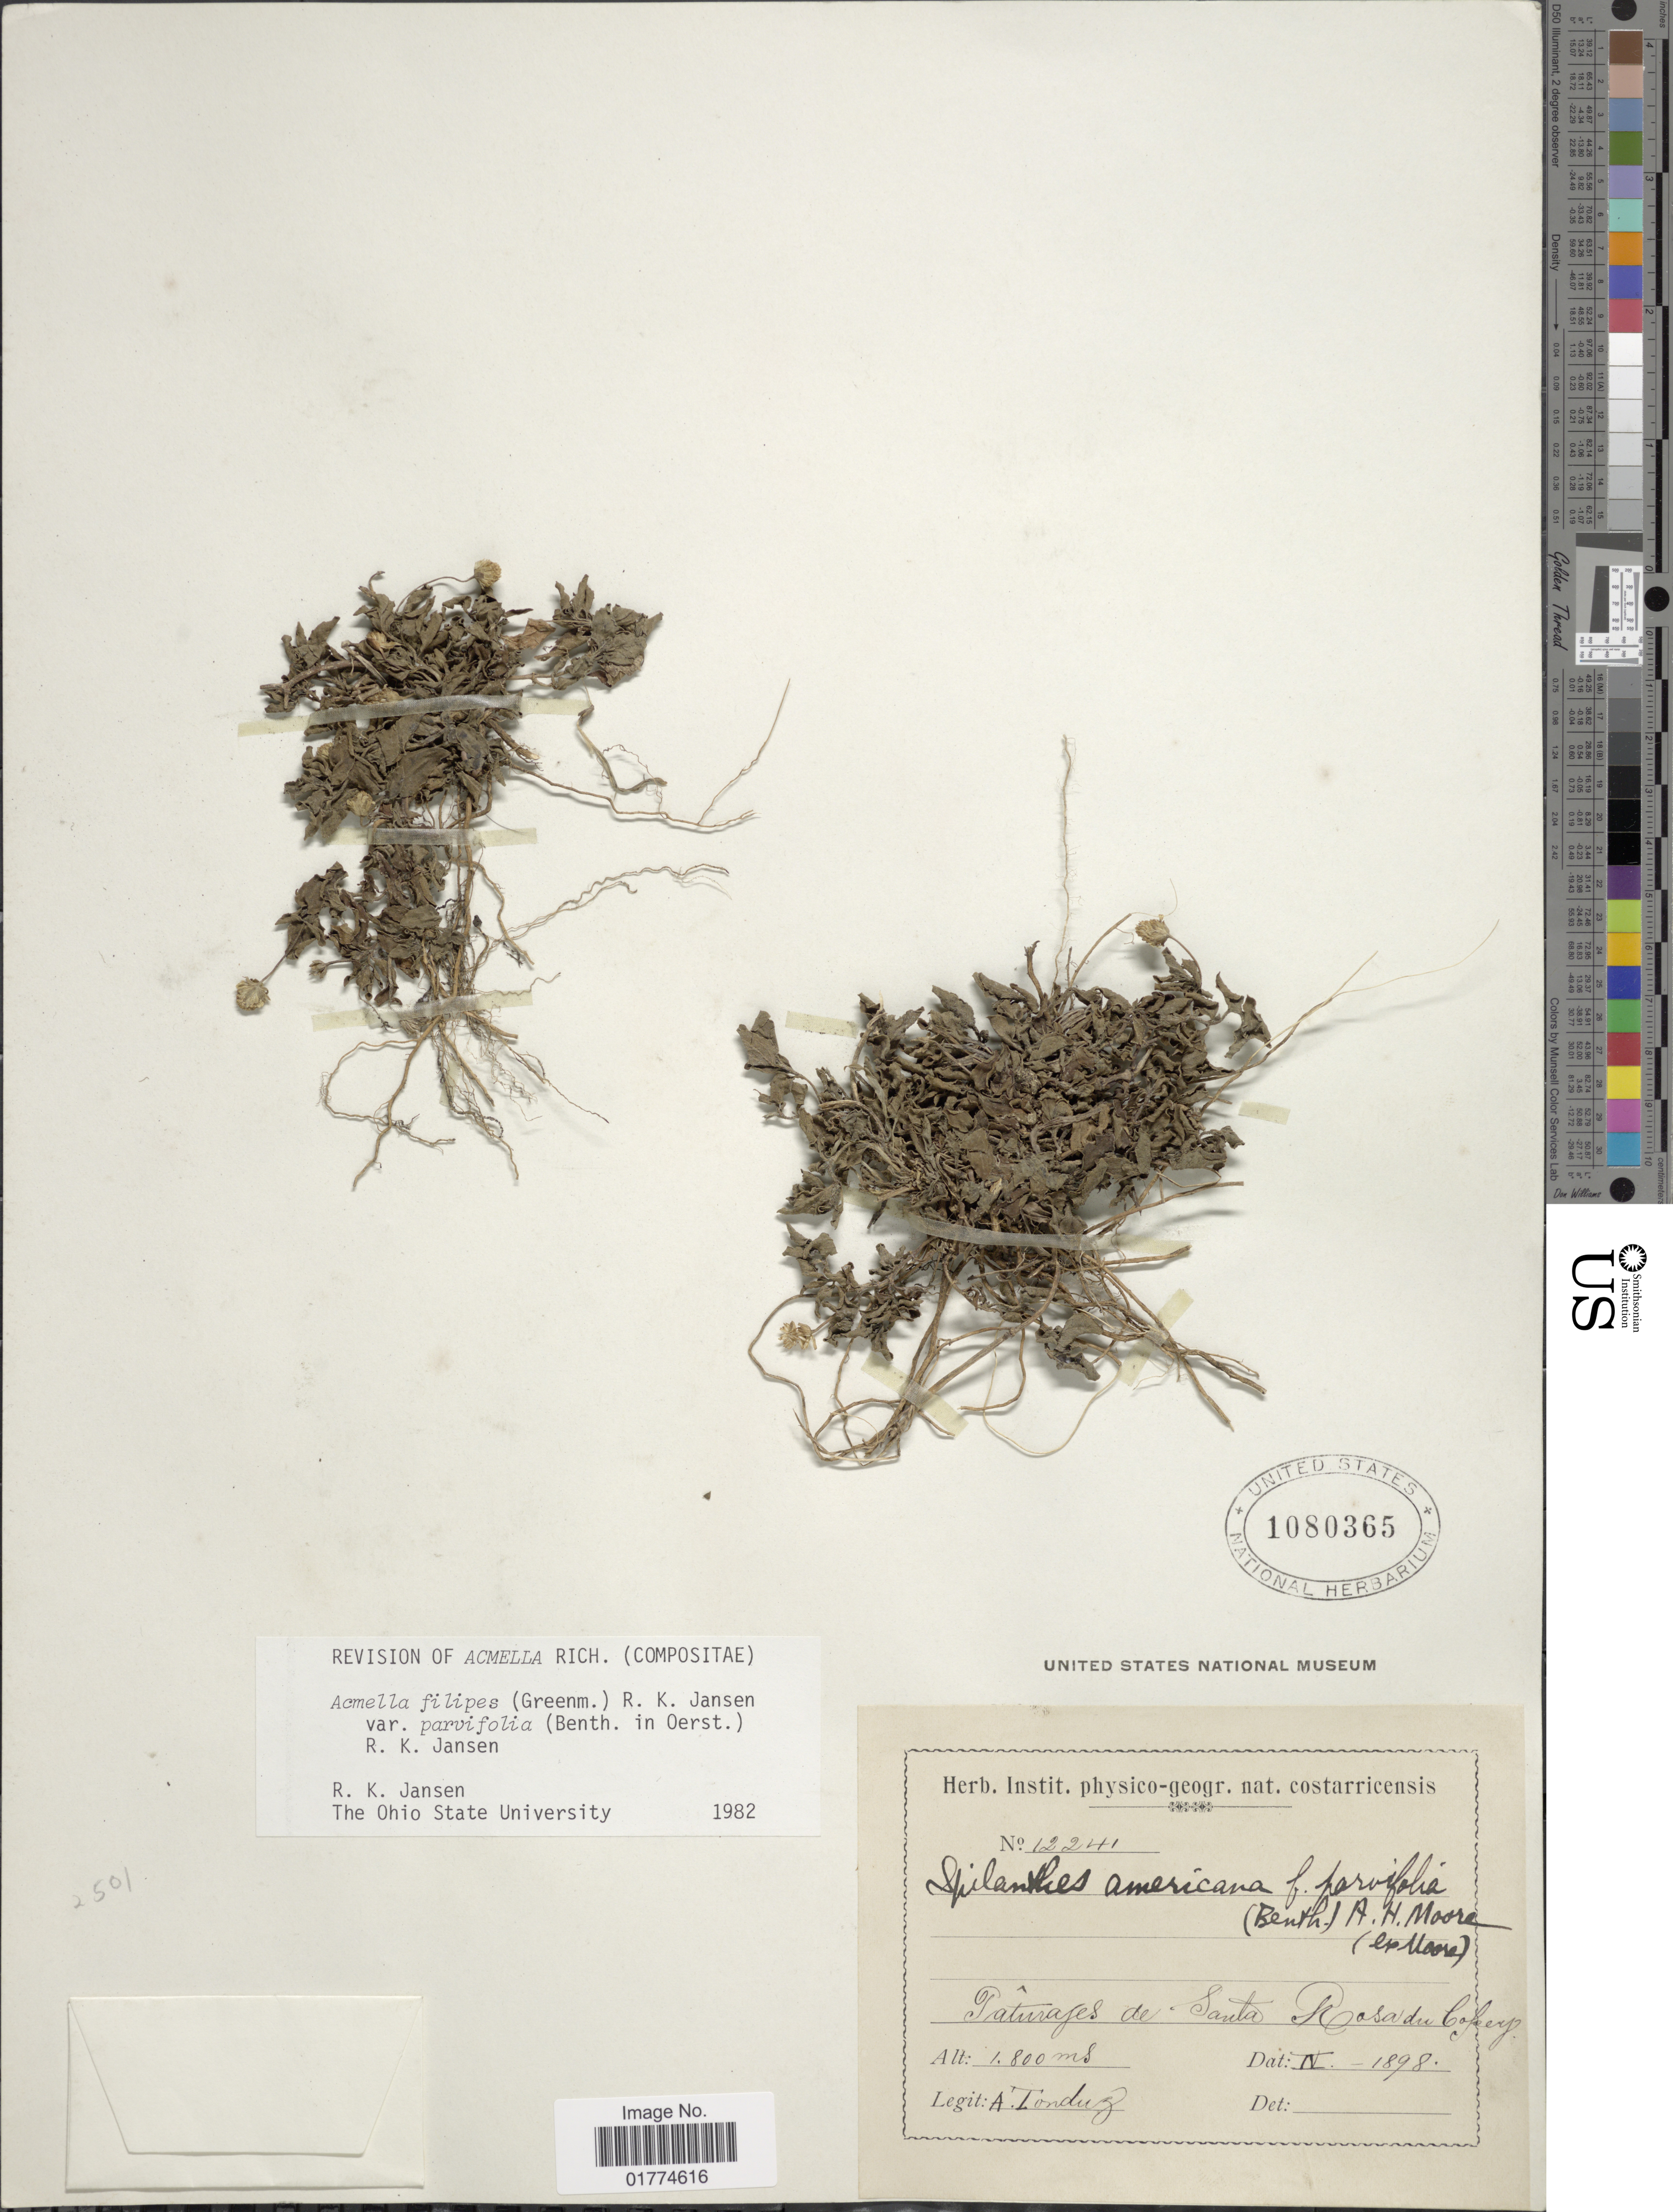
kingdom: Plantae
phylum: Tracheophyta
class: Magnoliopsida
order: Asterales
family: Asteraceae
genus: Acmella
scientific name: Acmella filipes var. parvifolia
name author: (Greenm.) R.K. Jansen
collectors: A. Tonduz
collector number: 12241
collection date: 1898-04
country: Costa Rica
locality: Pâturages de Santa Rosa du Copey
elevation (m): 1800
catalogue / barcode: US 1080365